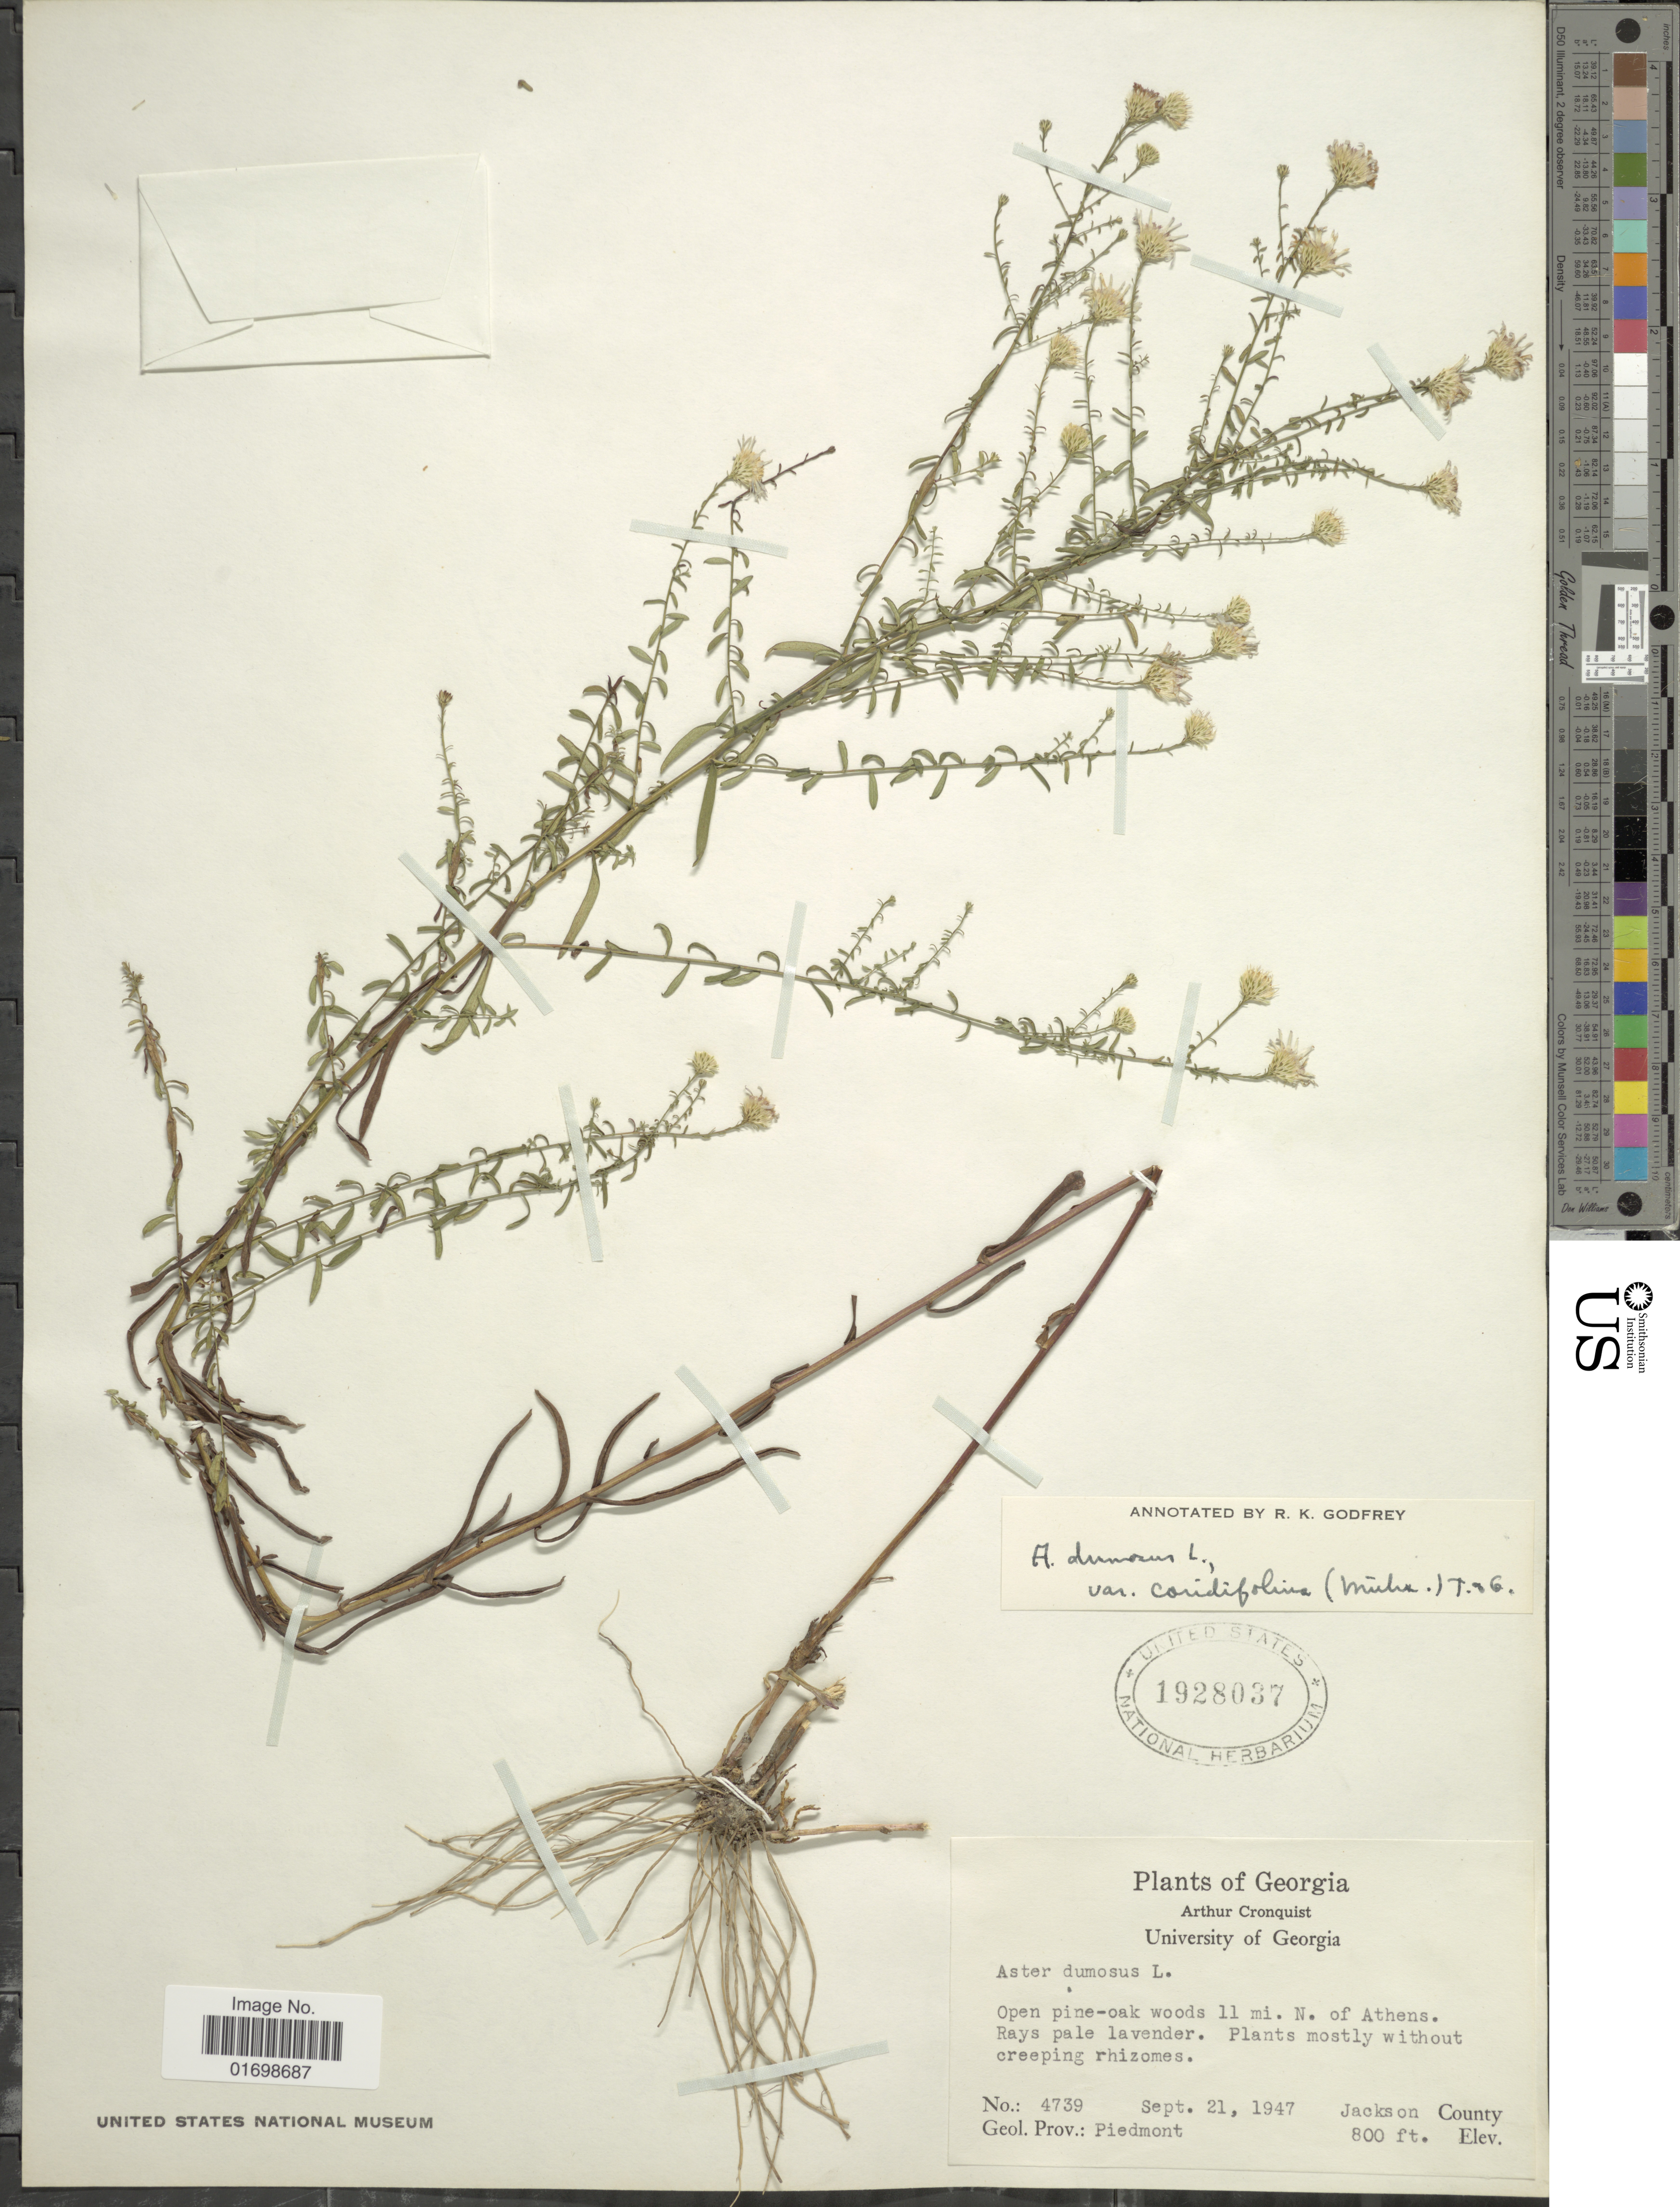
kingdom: Plantae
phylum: Tracheophyta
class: Magnoliopsida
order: Asterales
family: Asteraceae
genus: Symphyotrichum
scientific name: Symphyotrichum dumosum var. coridifolium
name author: (Michx.) Semple et al.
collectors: A. J. Cronquist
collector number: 4739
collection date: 1947-09-21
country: United States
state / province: Georgia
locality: Open pine-oak woods 11 mi. N. of Athens. Jackson County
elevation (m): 244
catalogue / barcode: US 1928037